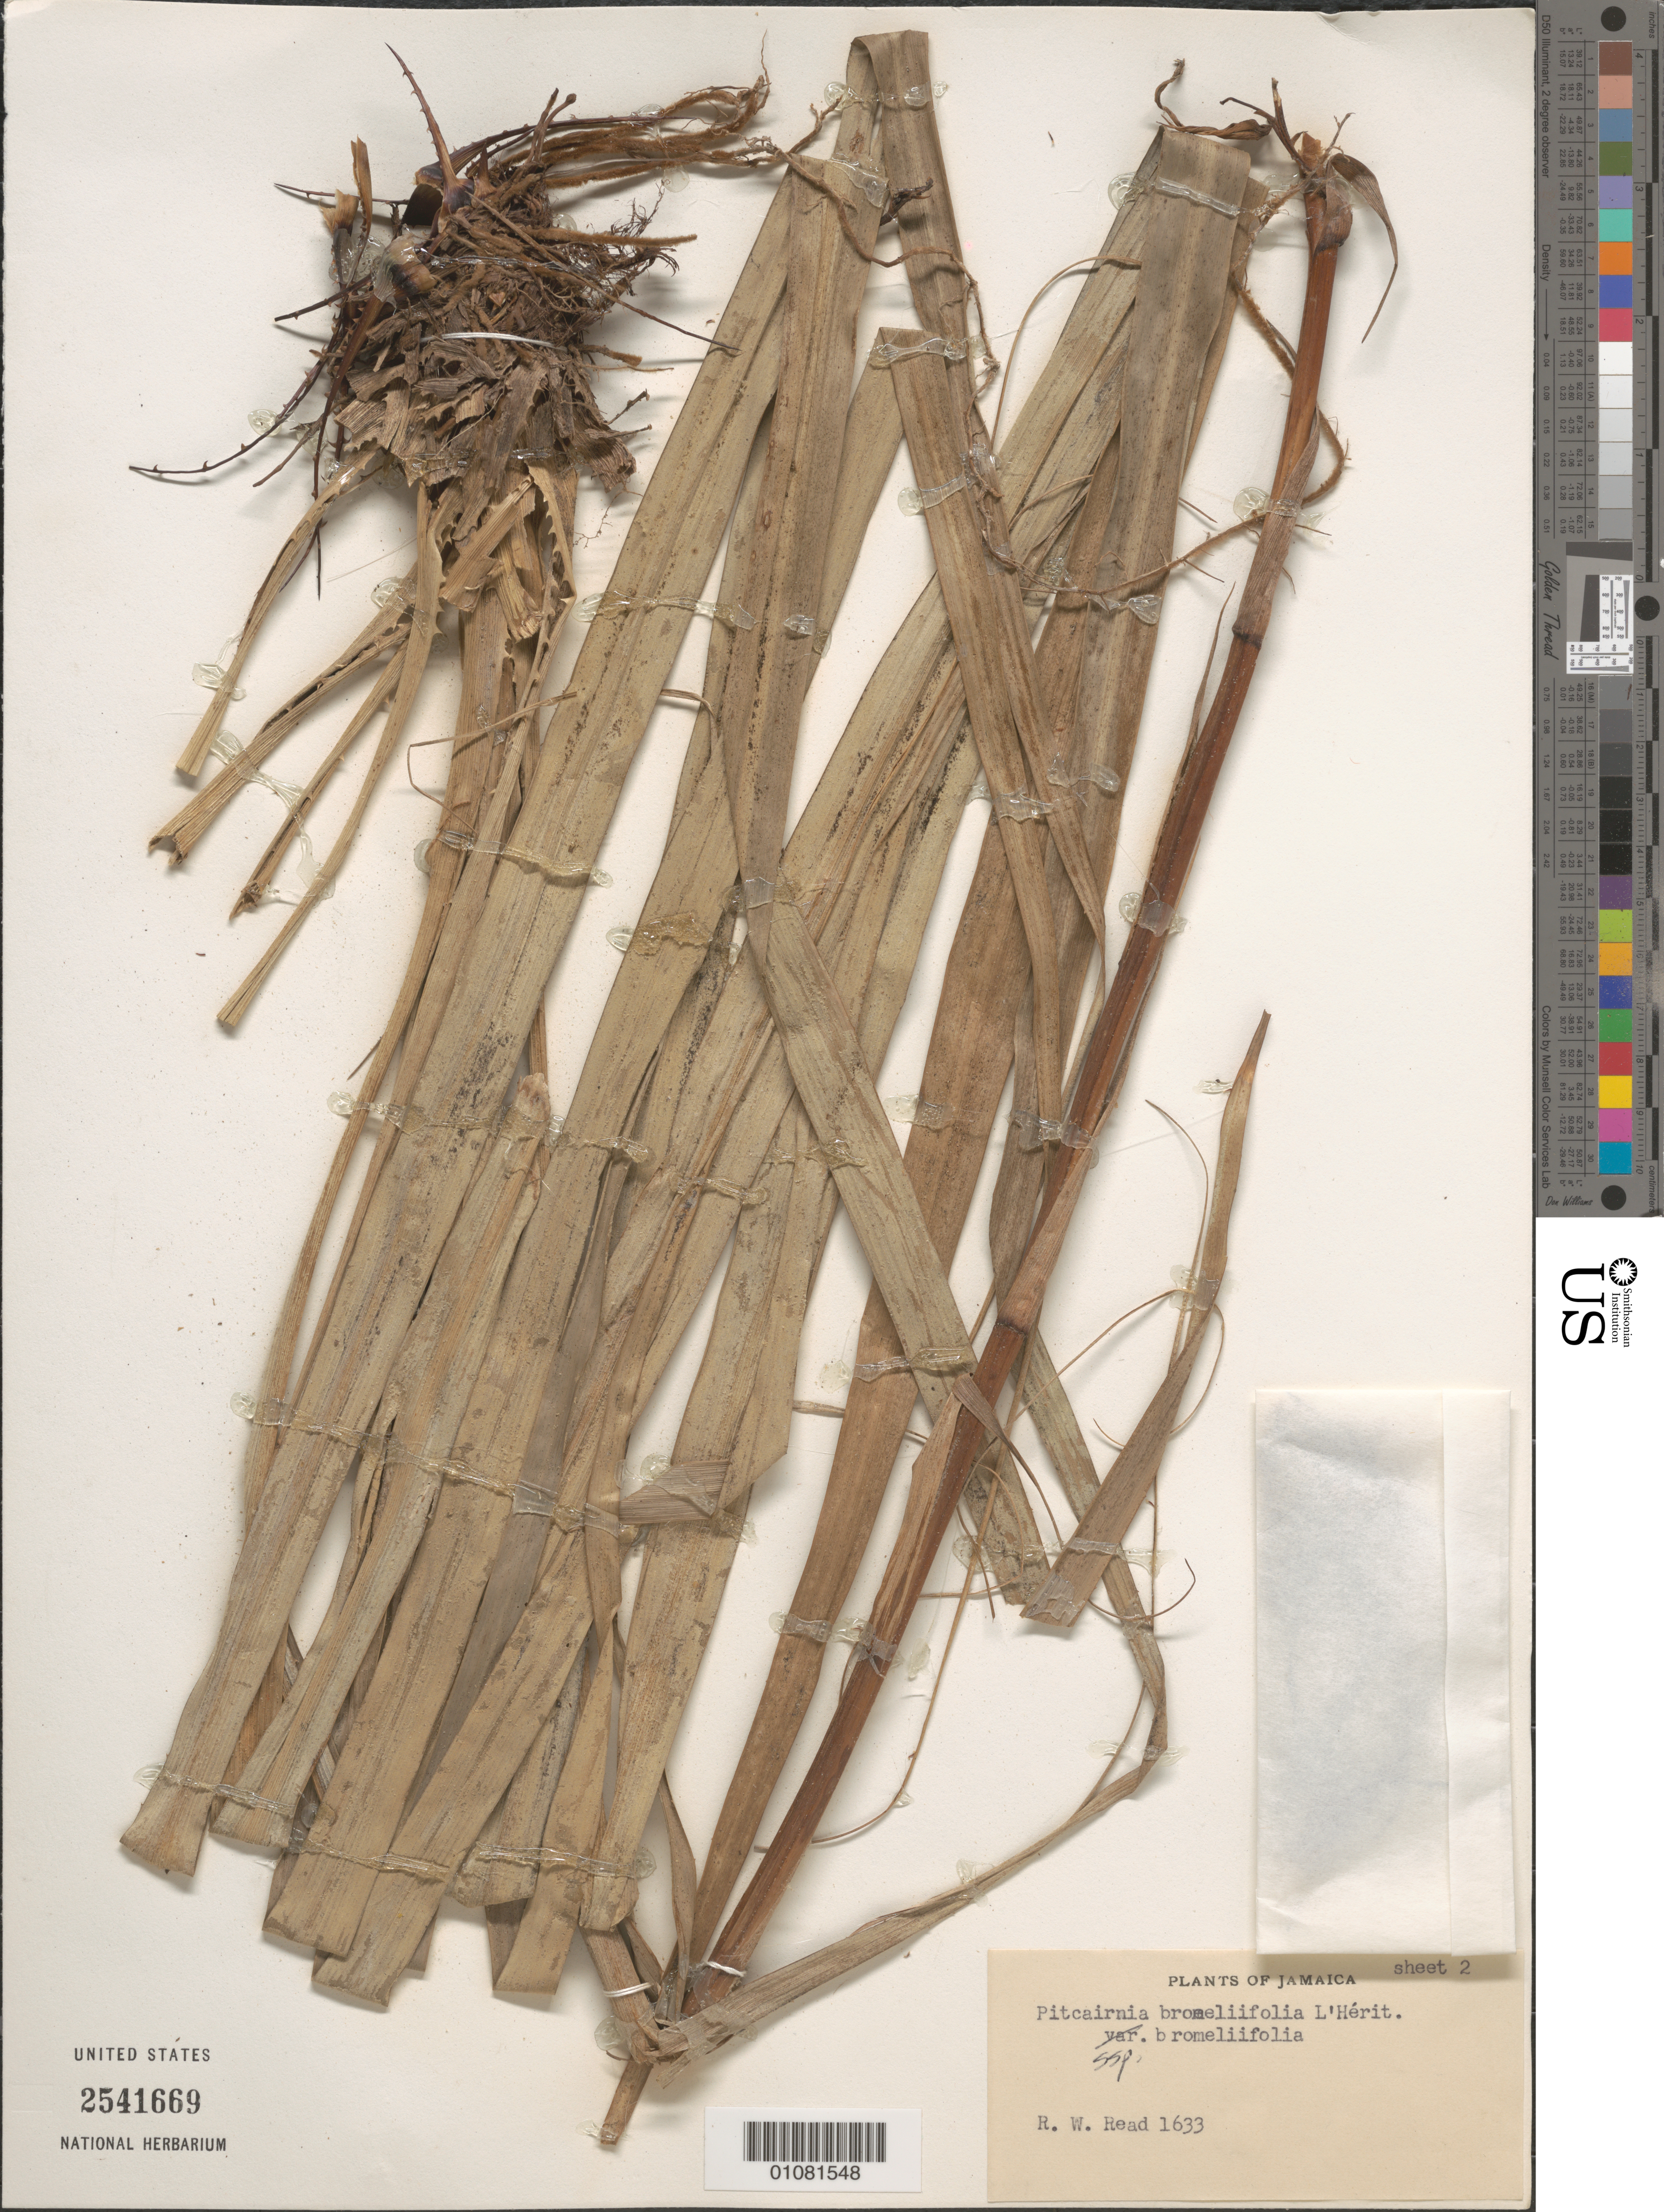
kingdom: Plantae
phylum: Tracheophyta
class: Liliopsida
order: Poales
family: Bromeliaceae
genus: Pitcairnia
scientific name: Pitcairnia bromeliifolia var. bromeliifolia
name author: L'Hér.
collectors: R. W. Read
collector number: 1633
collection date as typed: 02 Apr 1966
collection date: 1966-04-02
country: Jamaica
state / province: Portland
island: Jamaica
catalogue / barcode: US 2541669